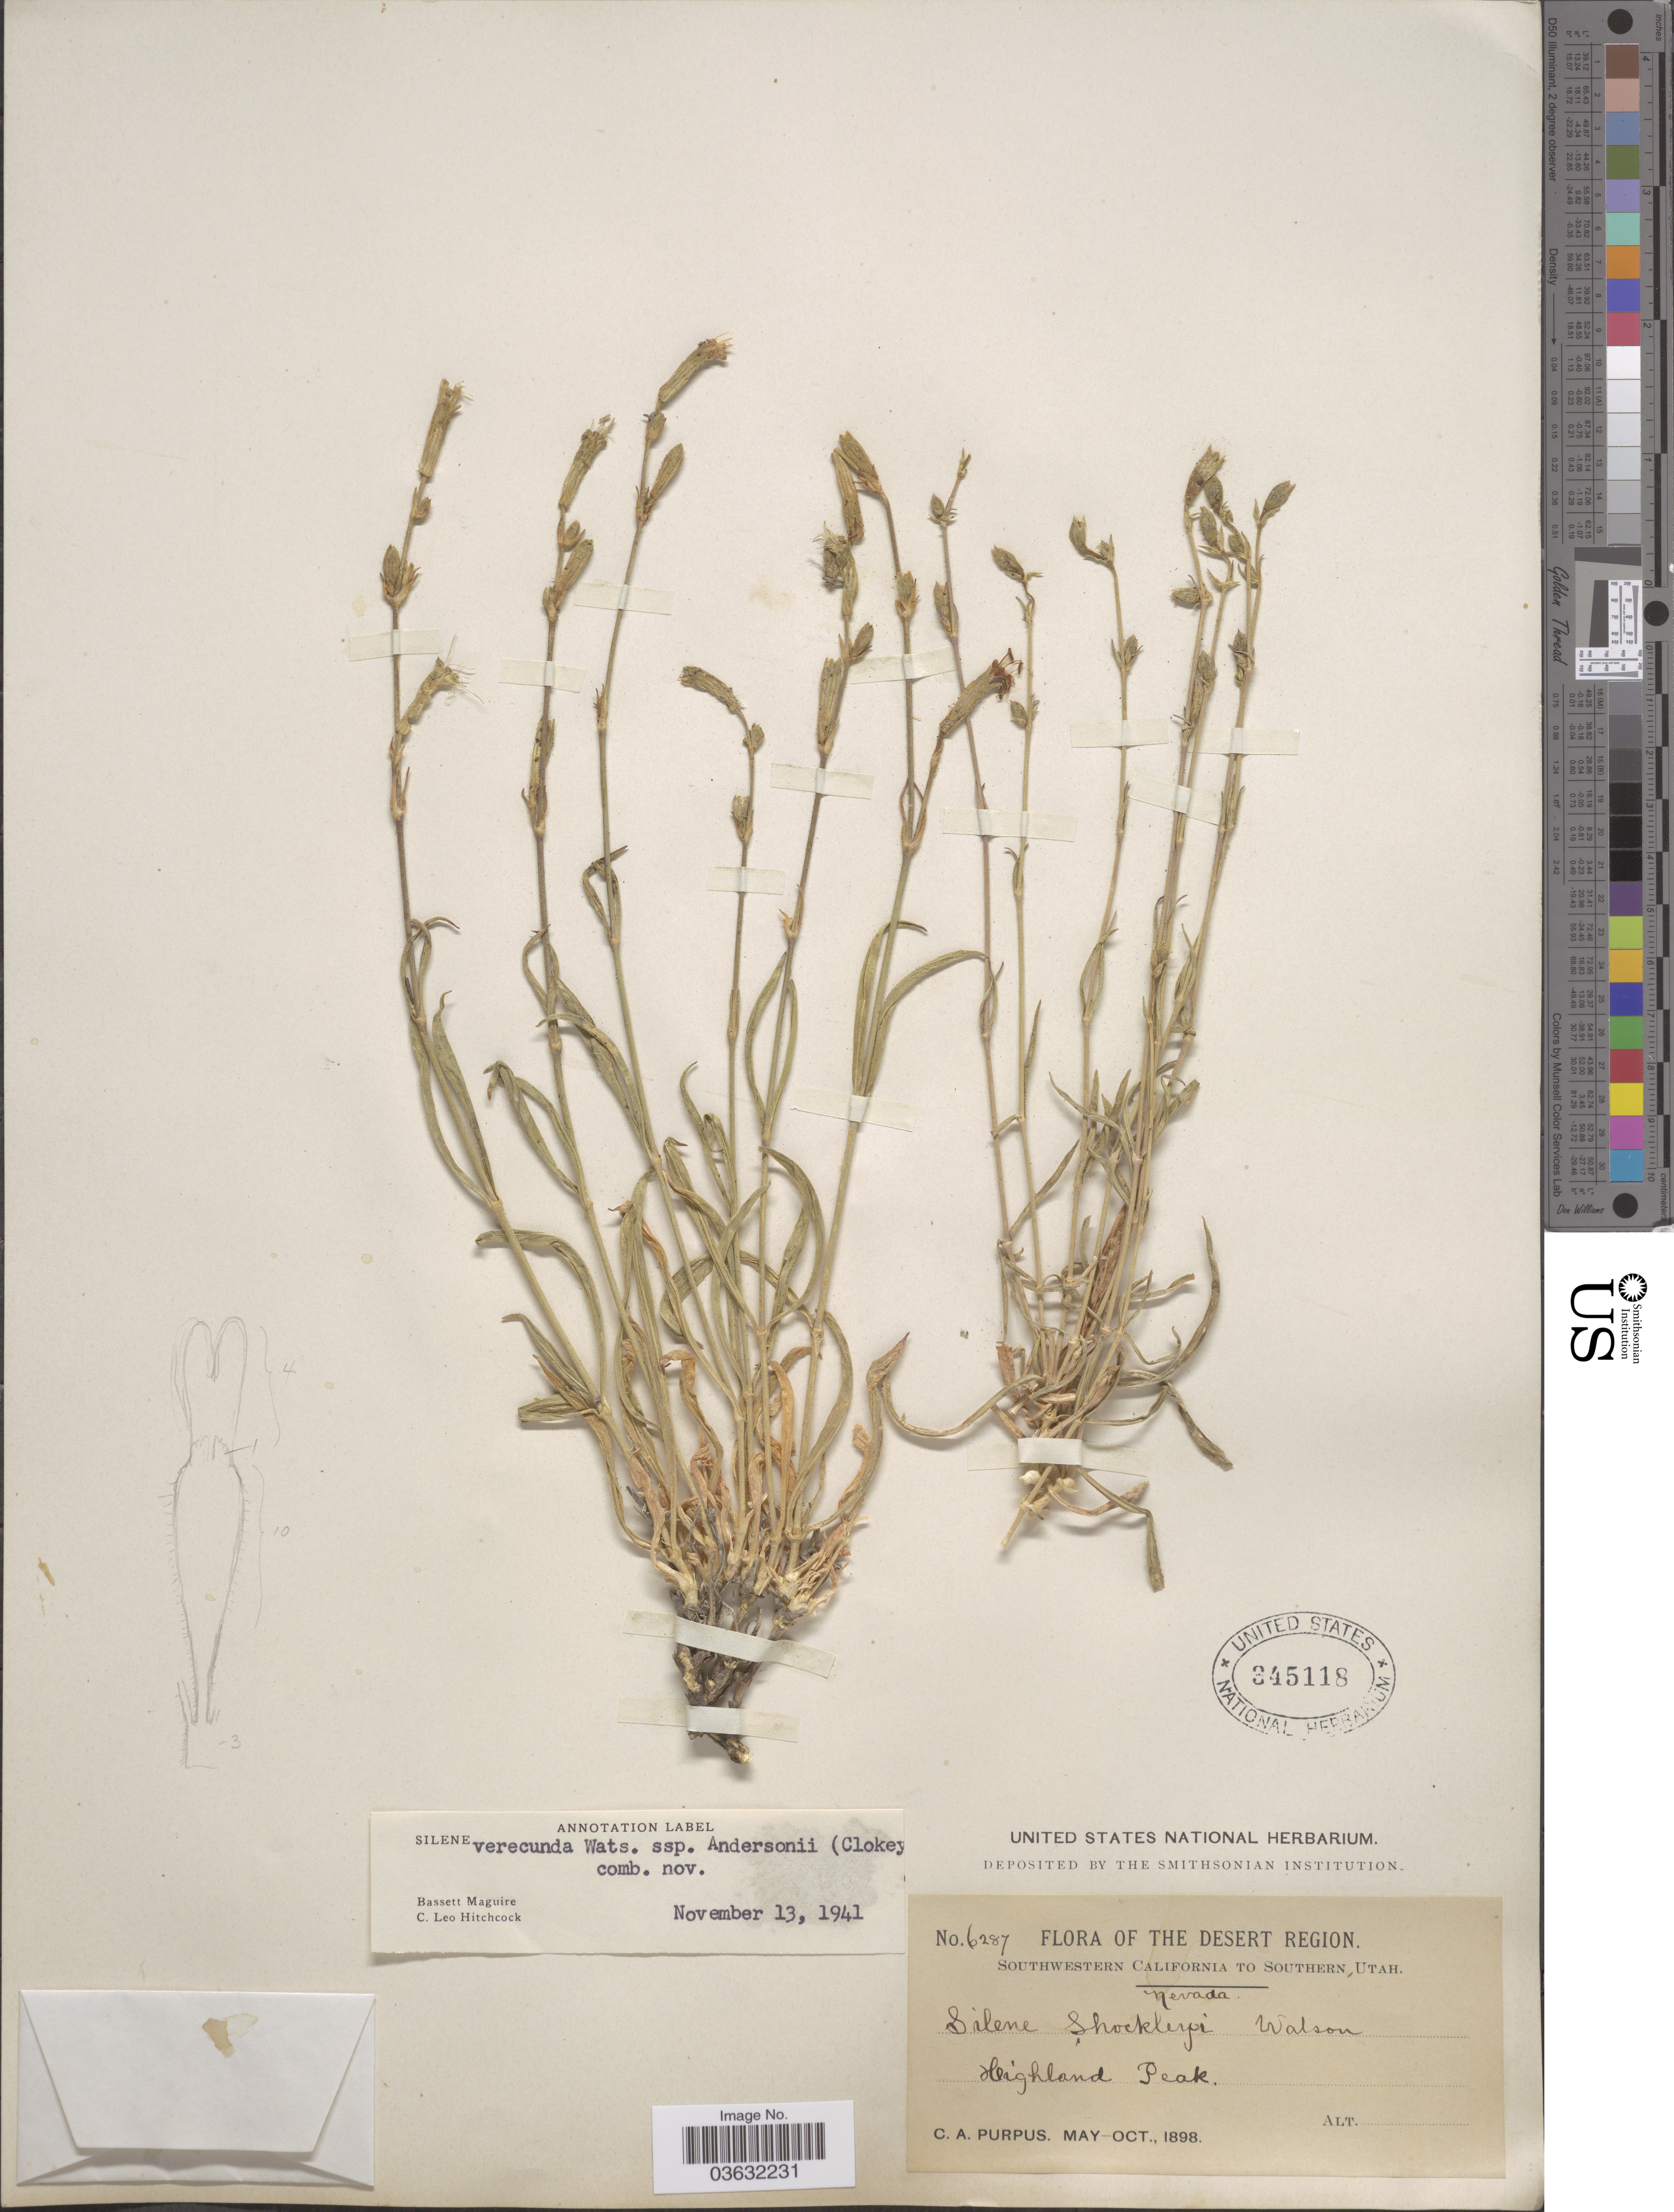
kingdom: Plantae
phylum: Tracheophyta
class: Magnoliopsida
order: Caryophyllales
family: Caryophyllaceae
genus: Silene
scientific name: Silene verecunda subsp. andersonii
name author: (Clokey) C.L. Hitchc. & Maguire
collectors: C. A. Purpus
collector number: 6287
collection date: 1898-05/1898-10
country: United States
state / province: Nevada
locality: The Desert Region. Highland Peak.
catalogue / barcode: US 345118